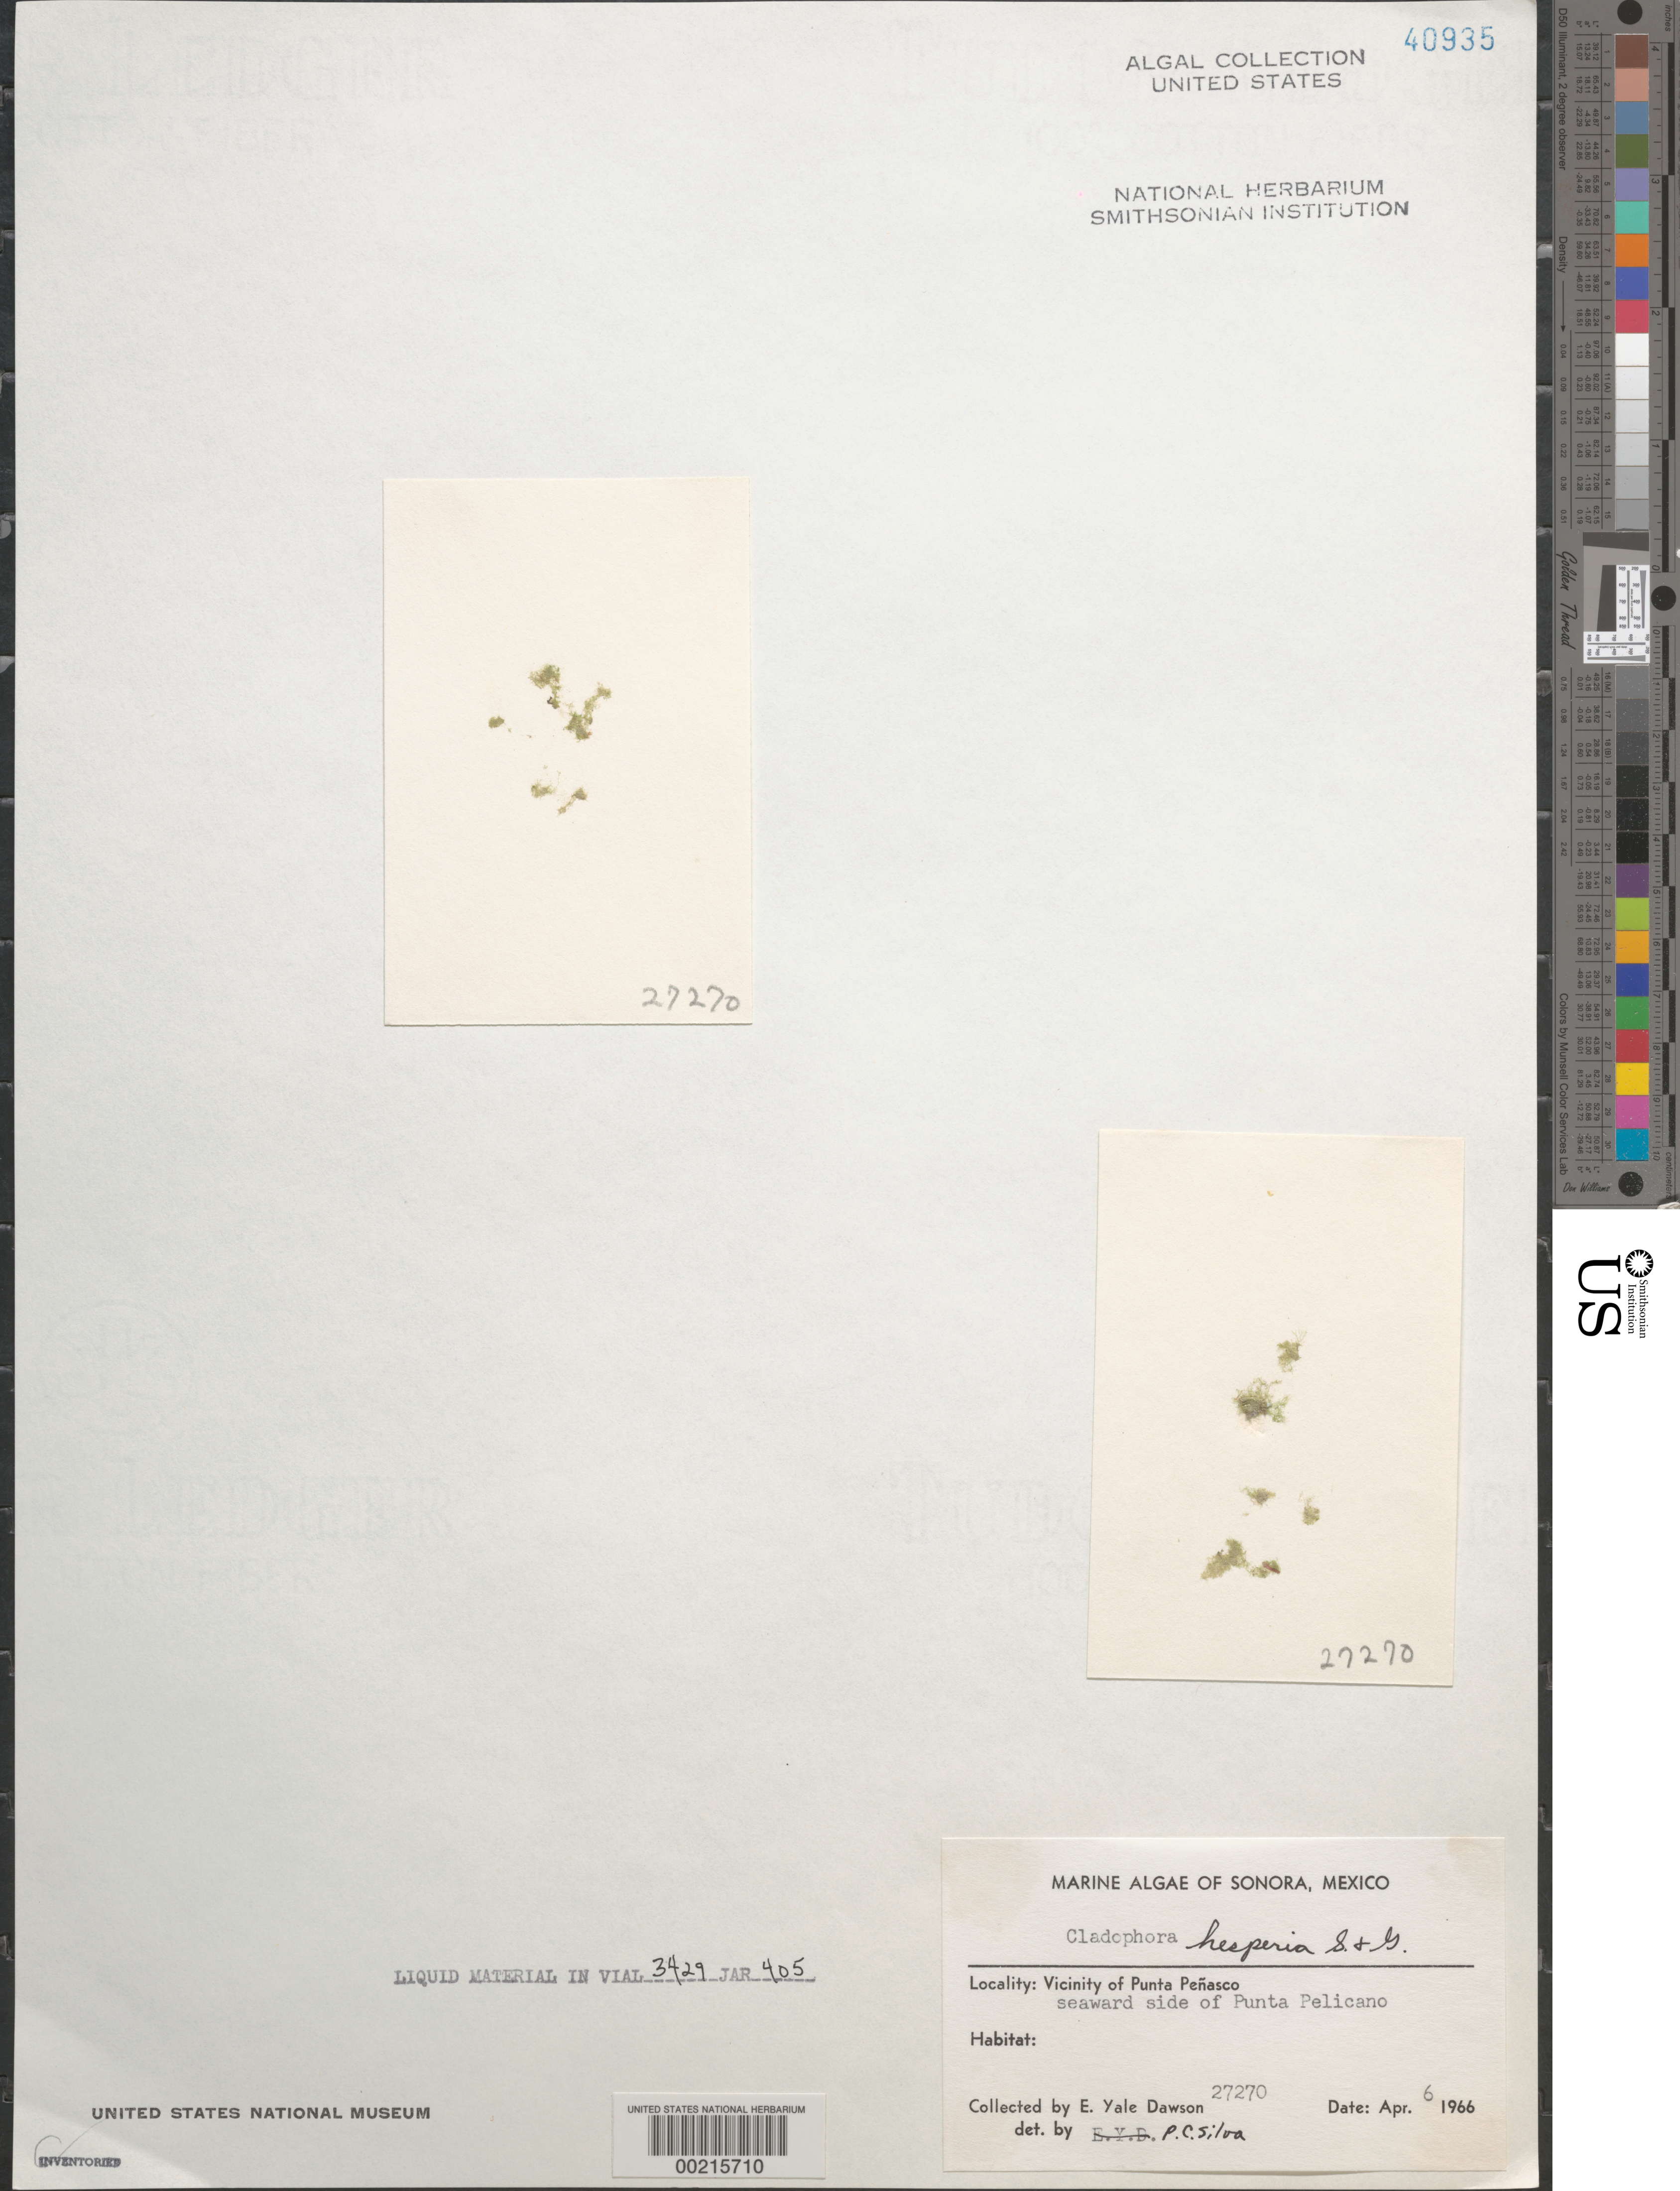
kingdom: Plantae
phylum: Chlorophyta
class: Ulvophyceae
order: Cladophorales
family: Cladophoraceae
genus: Cladophora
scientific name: Cladophora hesperia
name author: Setch. & N.L. Gardner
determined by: Silva, P. C.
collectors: E. Y. Dawson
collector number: EYD 27270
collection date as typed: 06 Apr 1966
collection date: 1966-04-06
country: Mexico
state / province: Sonora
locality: Punta Pelicano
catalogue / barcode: US 40935